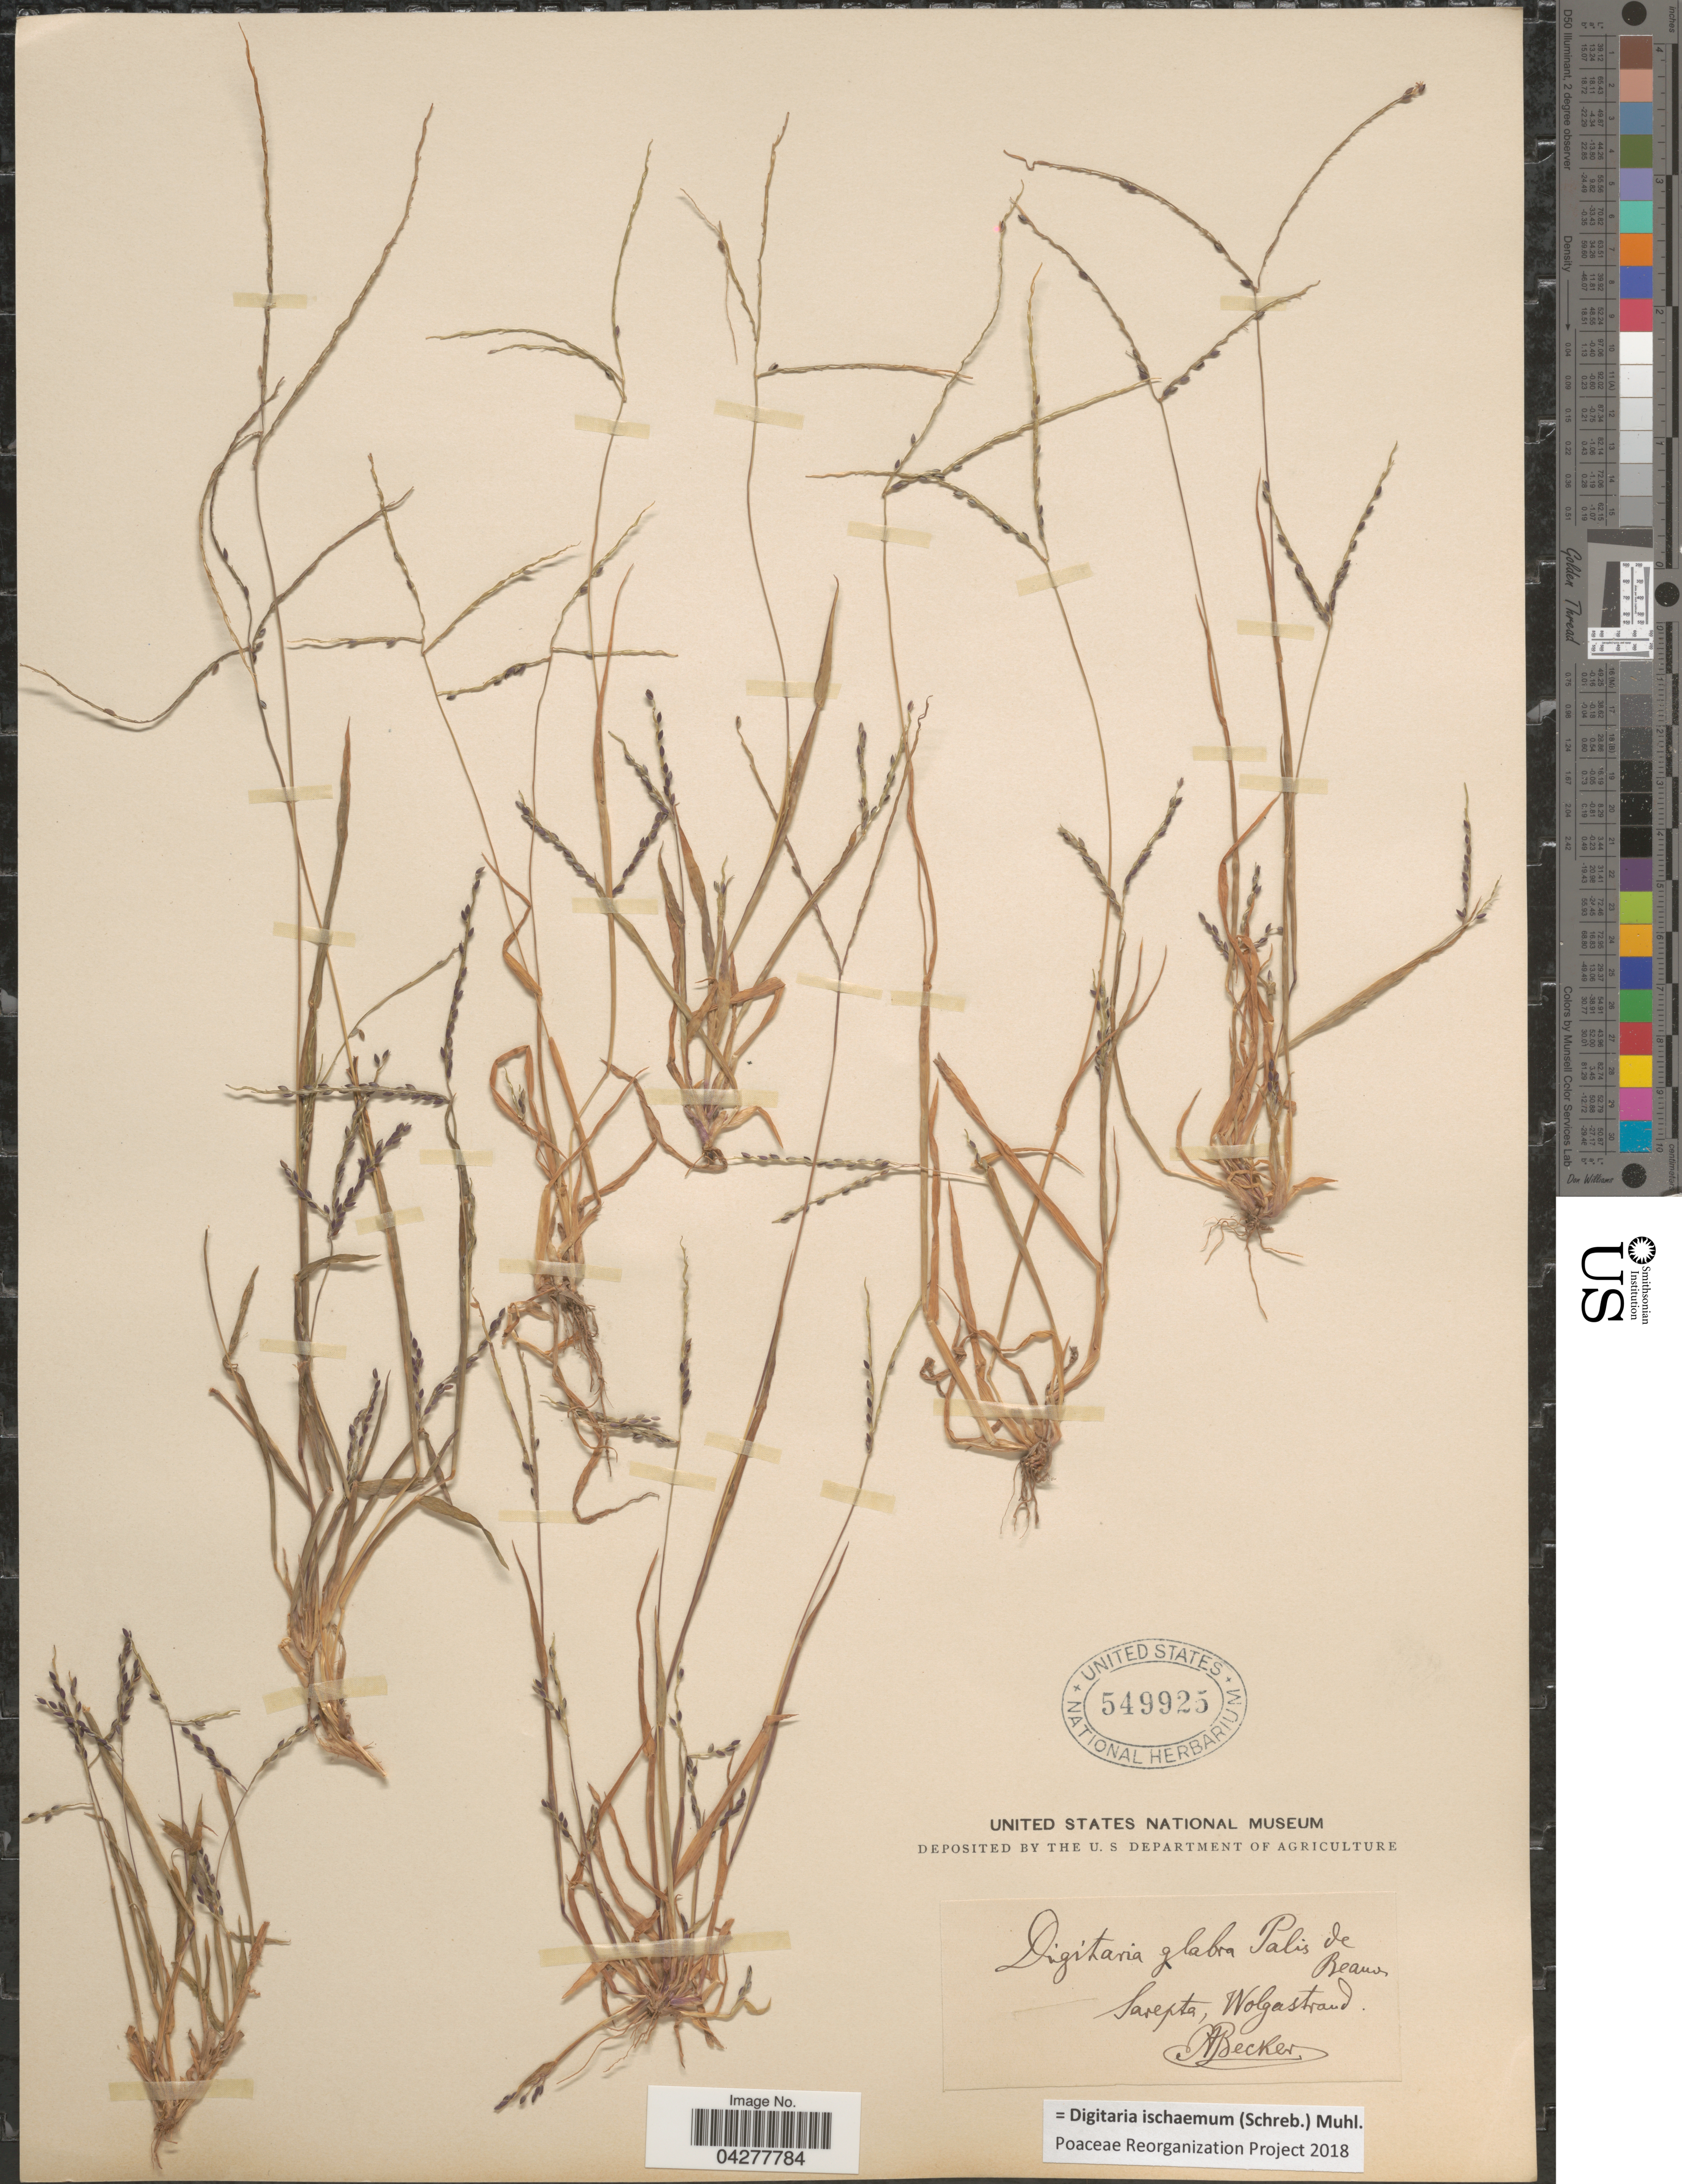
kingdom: Plantae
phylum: Tracheophyta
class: Liliopsida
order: Poales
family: Poaceae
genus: Digitaria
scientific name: Digitaria ischaemum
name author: (Schreber) Schreber ex Muhl.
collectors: A. Becker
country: Russian Federation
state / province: Volgograd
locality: Sarepta, Wolgastrand.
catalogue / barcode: US 549925